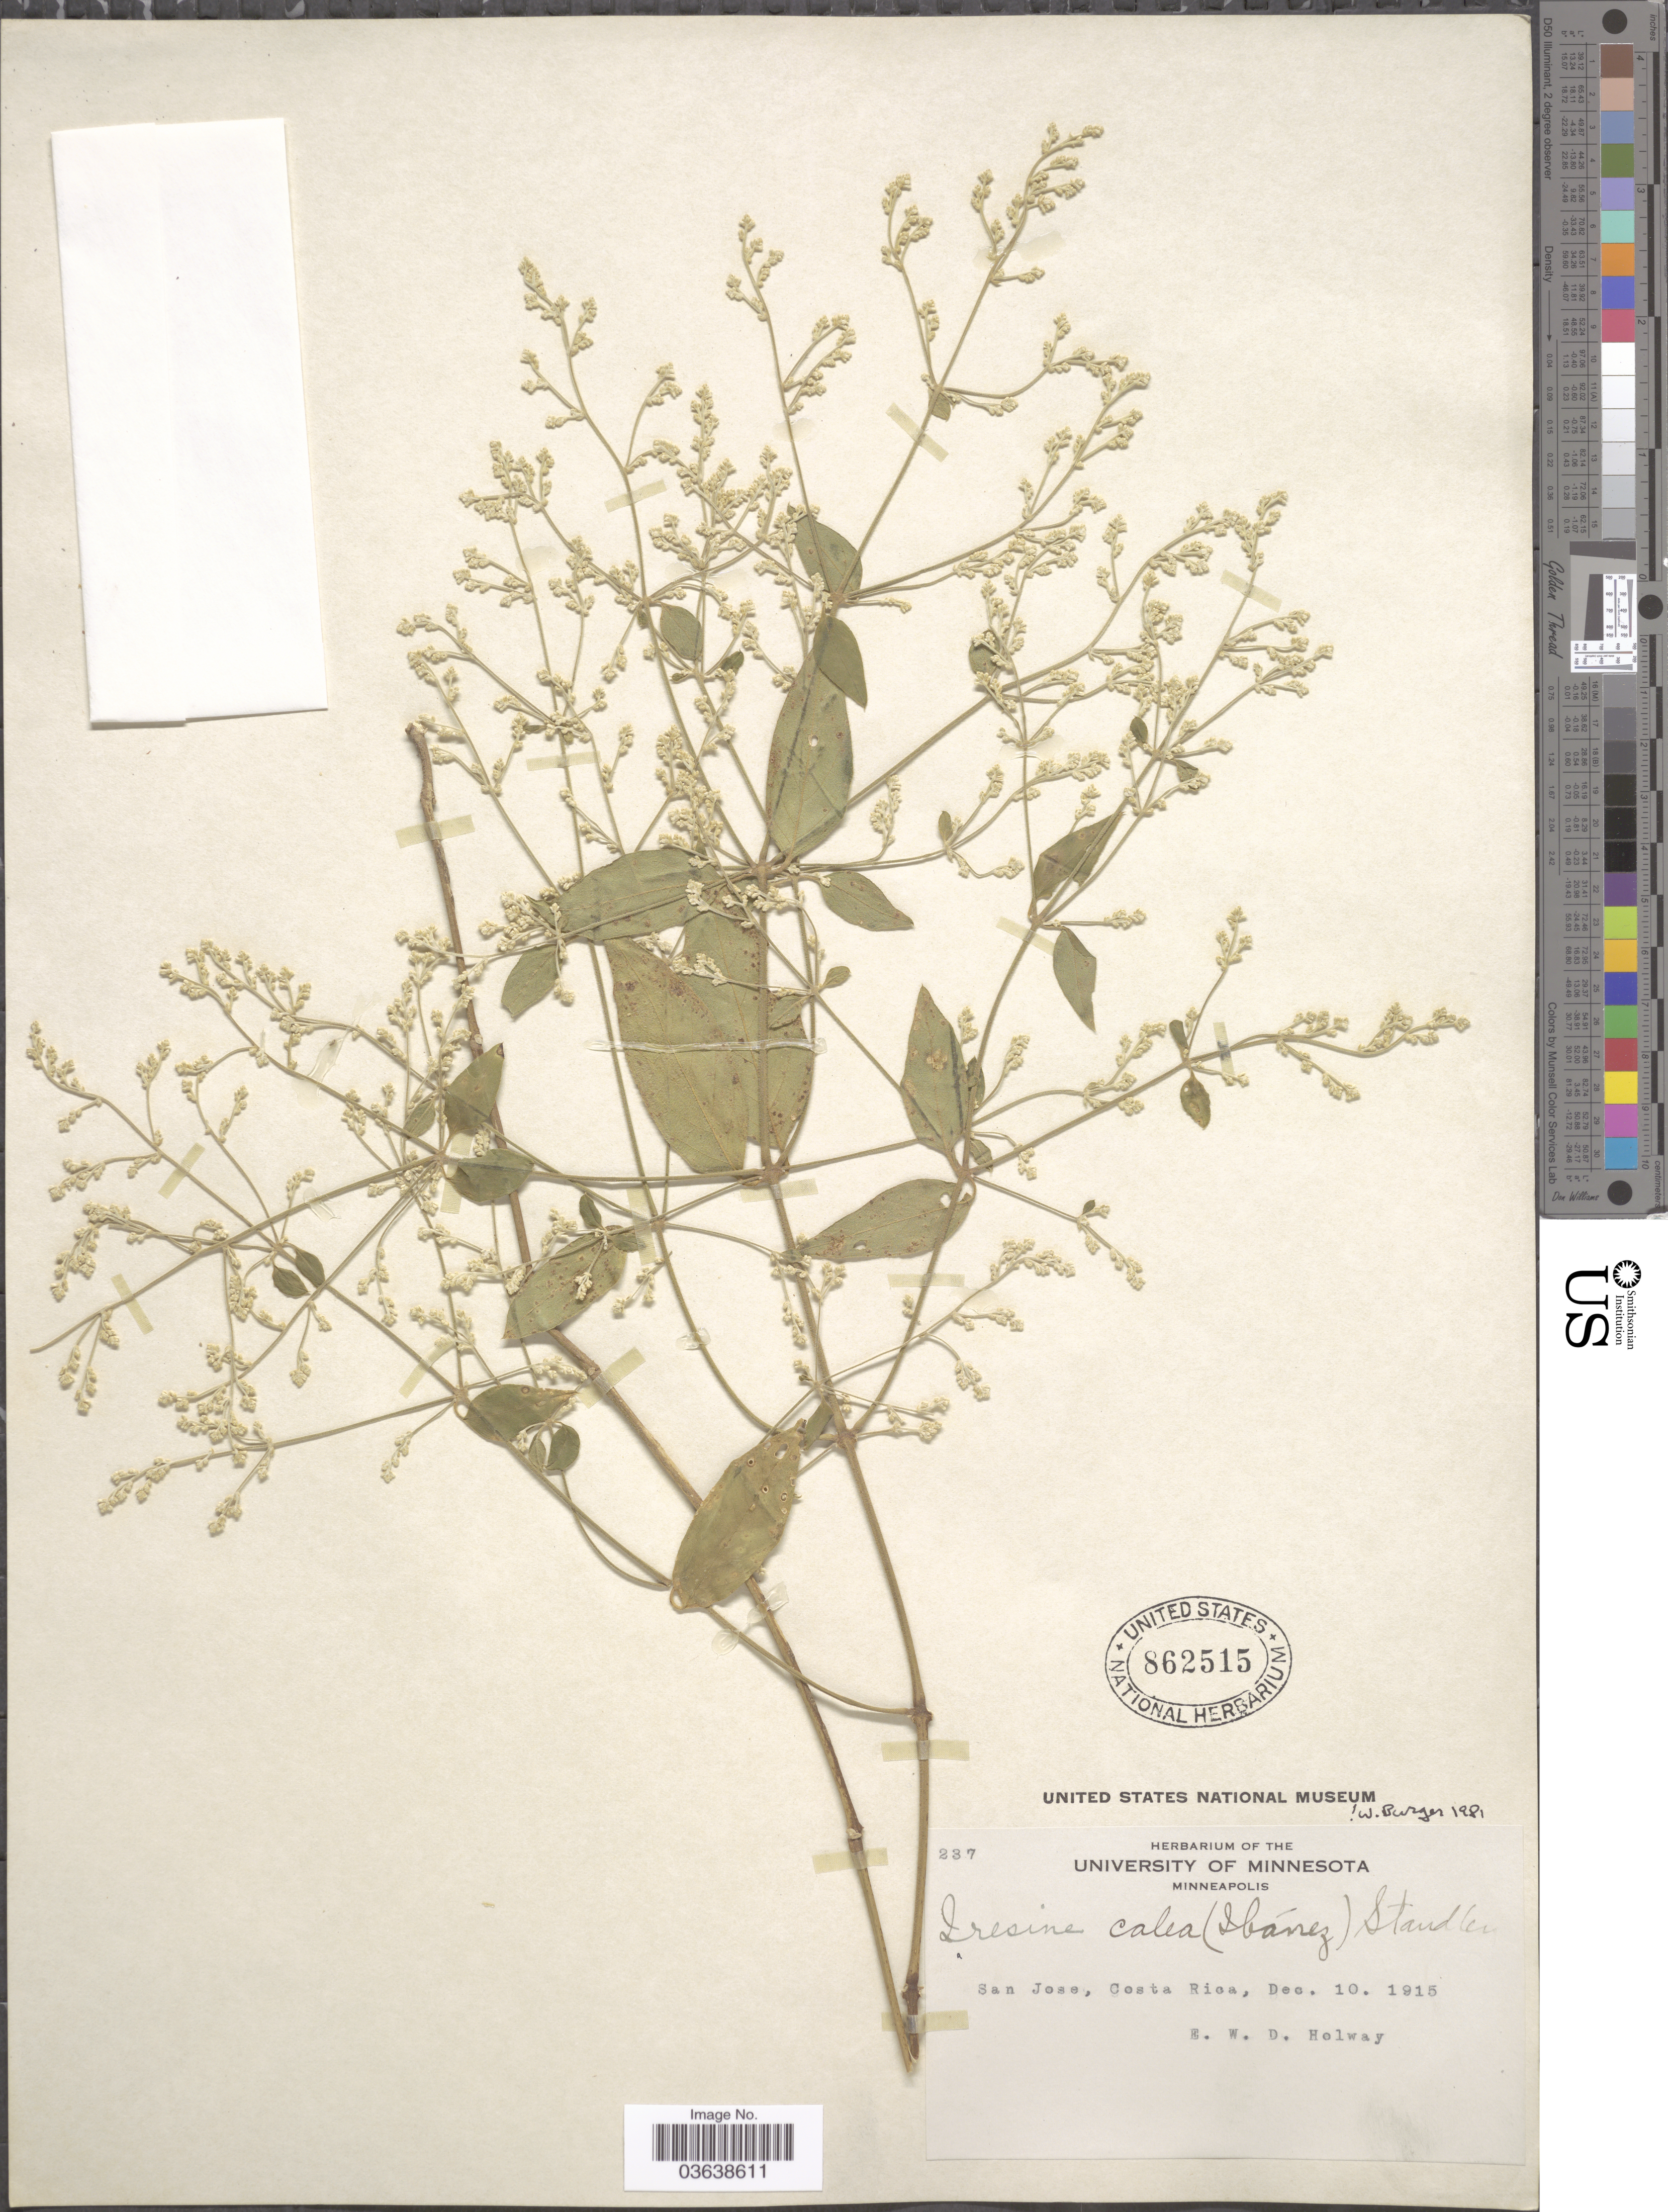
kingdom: Plantae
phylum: Tracheophyta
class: Magnoliopsida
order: Caryophyllales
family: Amaranthaceae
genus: Iresine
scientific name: Iresine calea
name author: (Ibáñez) Standl.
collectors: E. W. D. Holway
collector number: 237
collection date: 1915-12-10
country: Costa Rica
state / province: San José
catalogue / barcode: US 862515